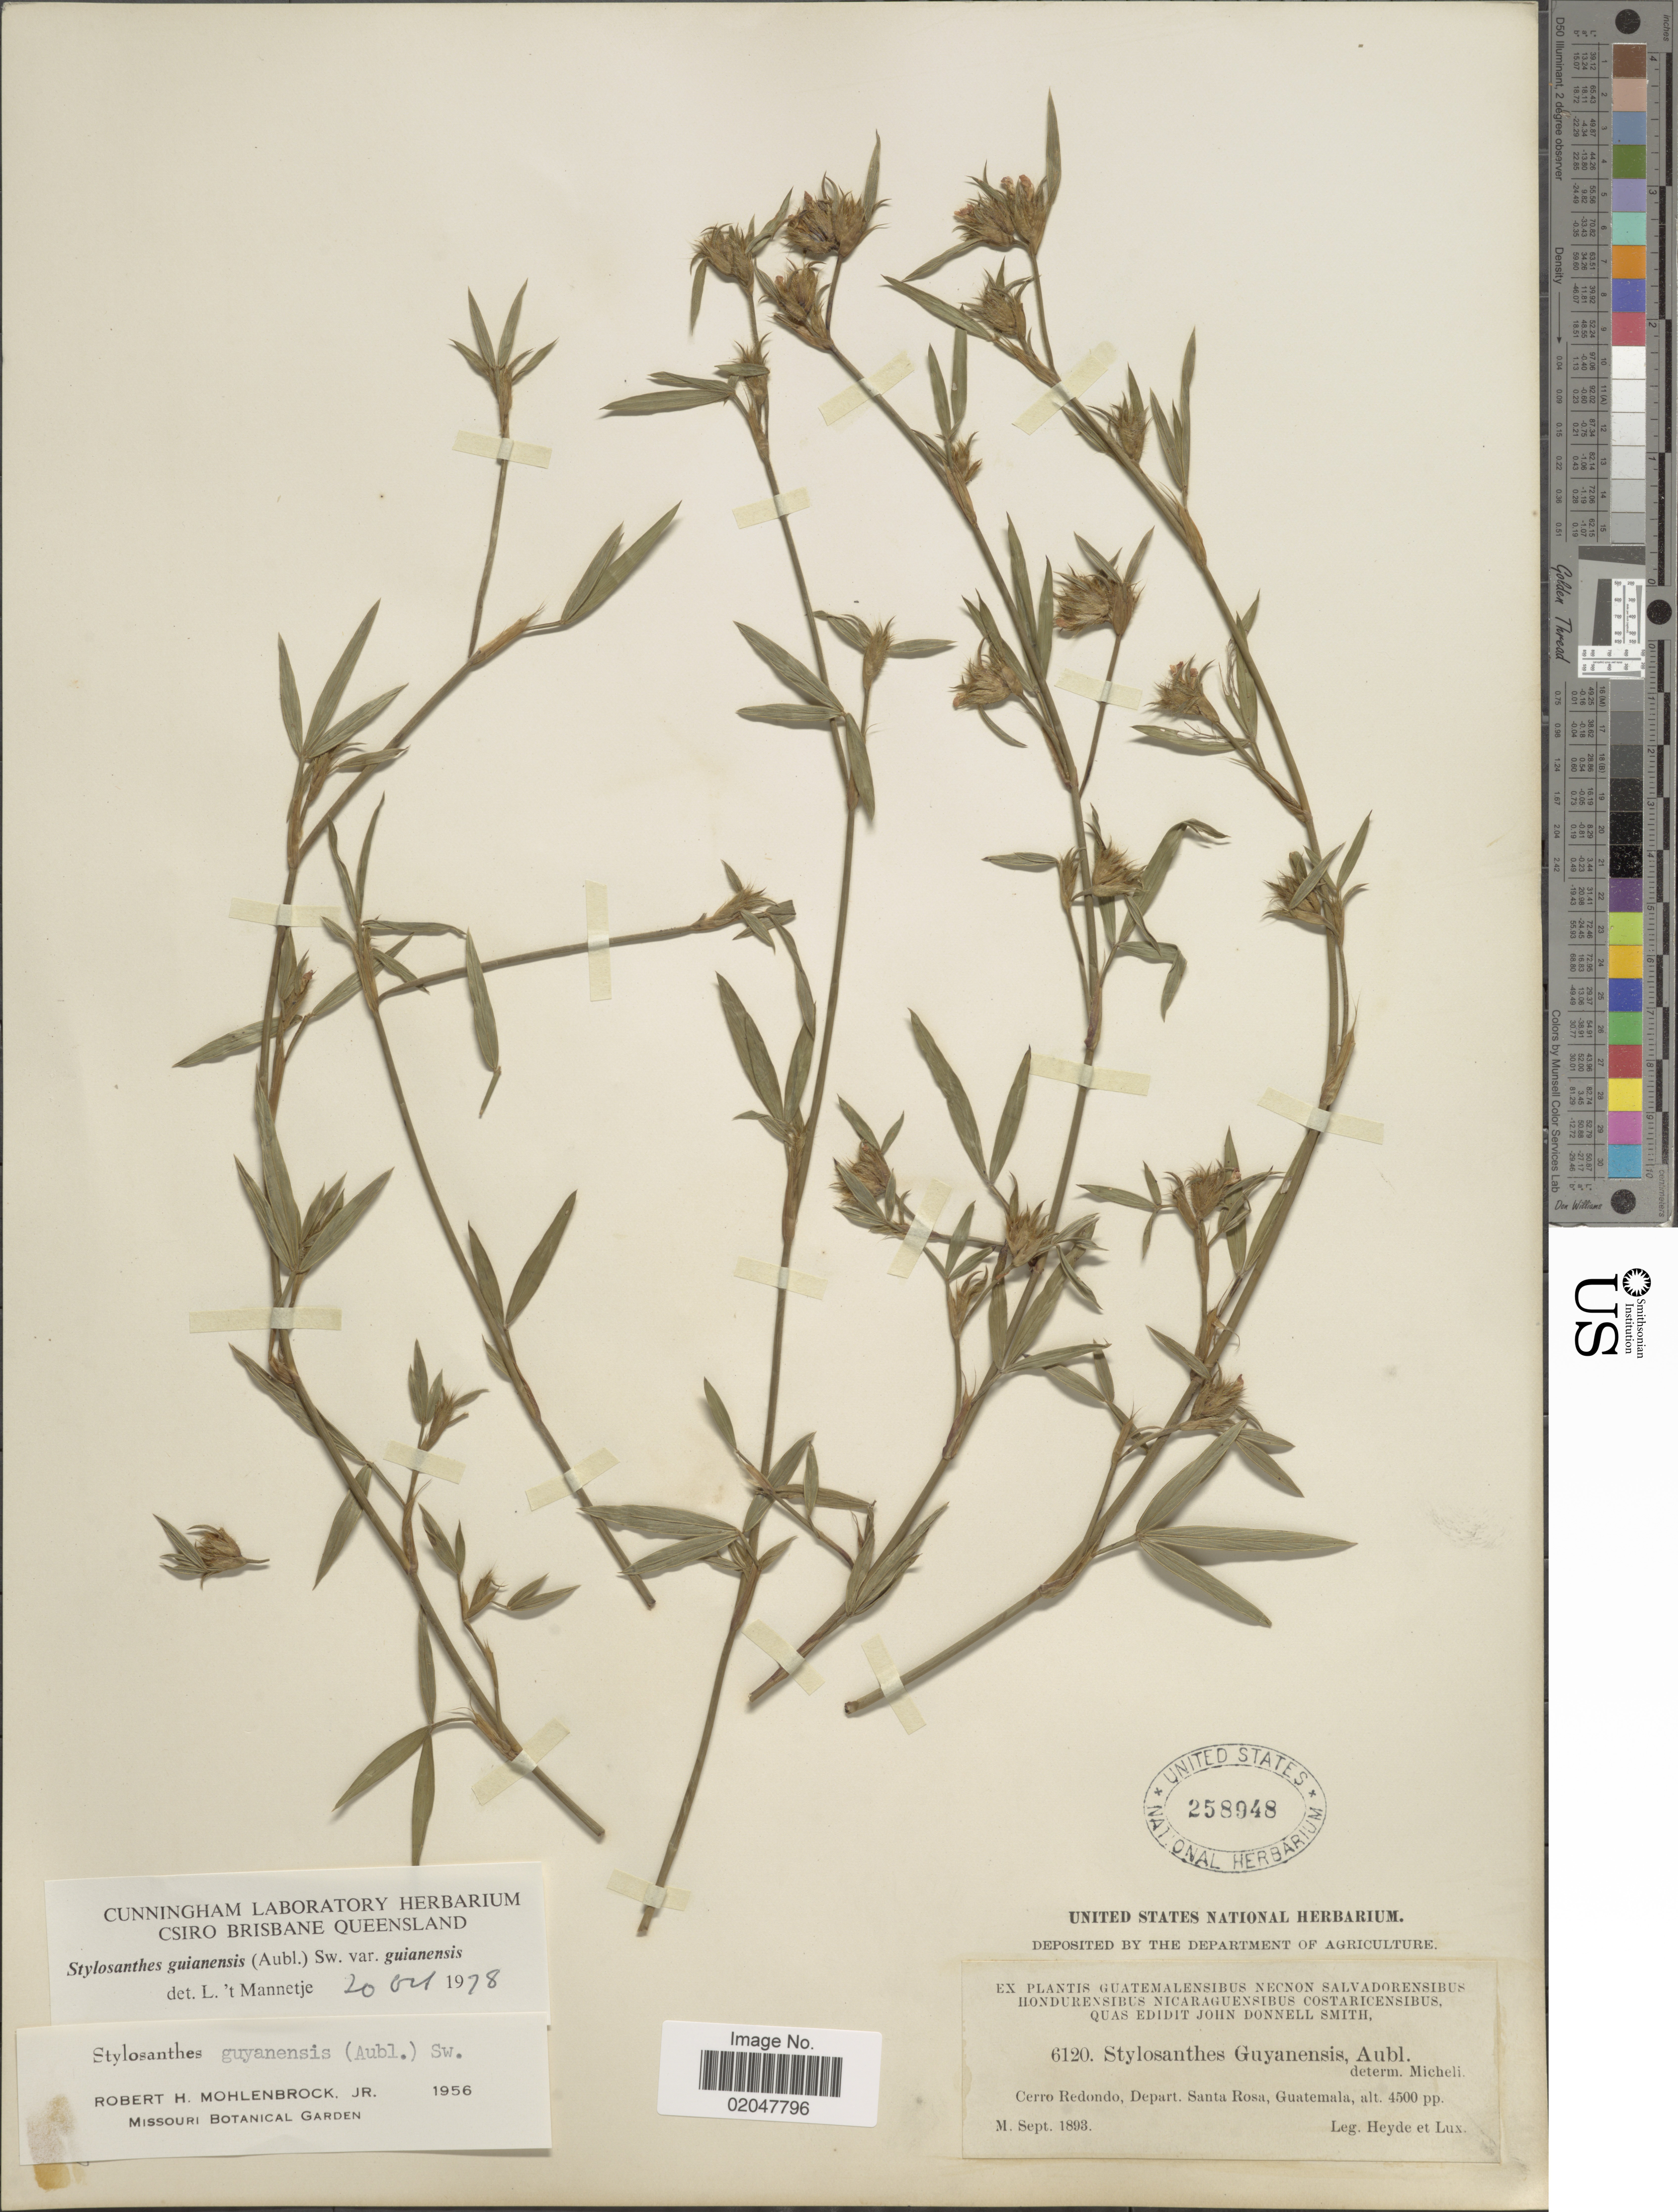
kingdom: Plantae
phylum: Tracheophyta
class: Magnoliopsida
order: Fabales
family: Fabaceae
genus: Stylosanthes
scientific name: Stylosanthes guianensis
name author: (Aubl.) Sw.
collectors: Heyde & Lux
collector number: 6120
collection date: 1893-09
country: Guatemala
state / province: Santa Rosa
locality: Cerro Redondo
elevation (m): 1372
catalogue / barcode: US 258948